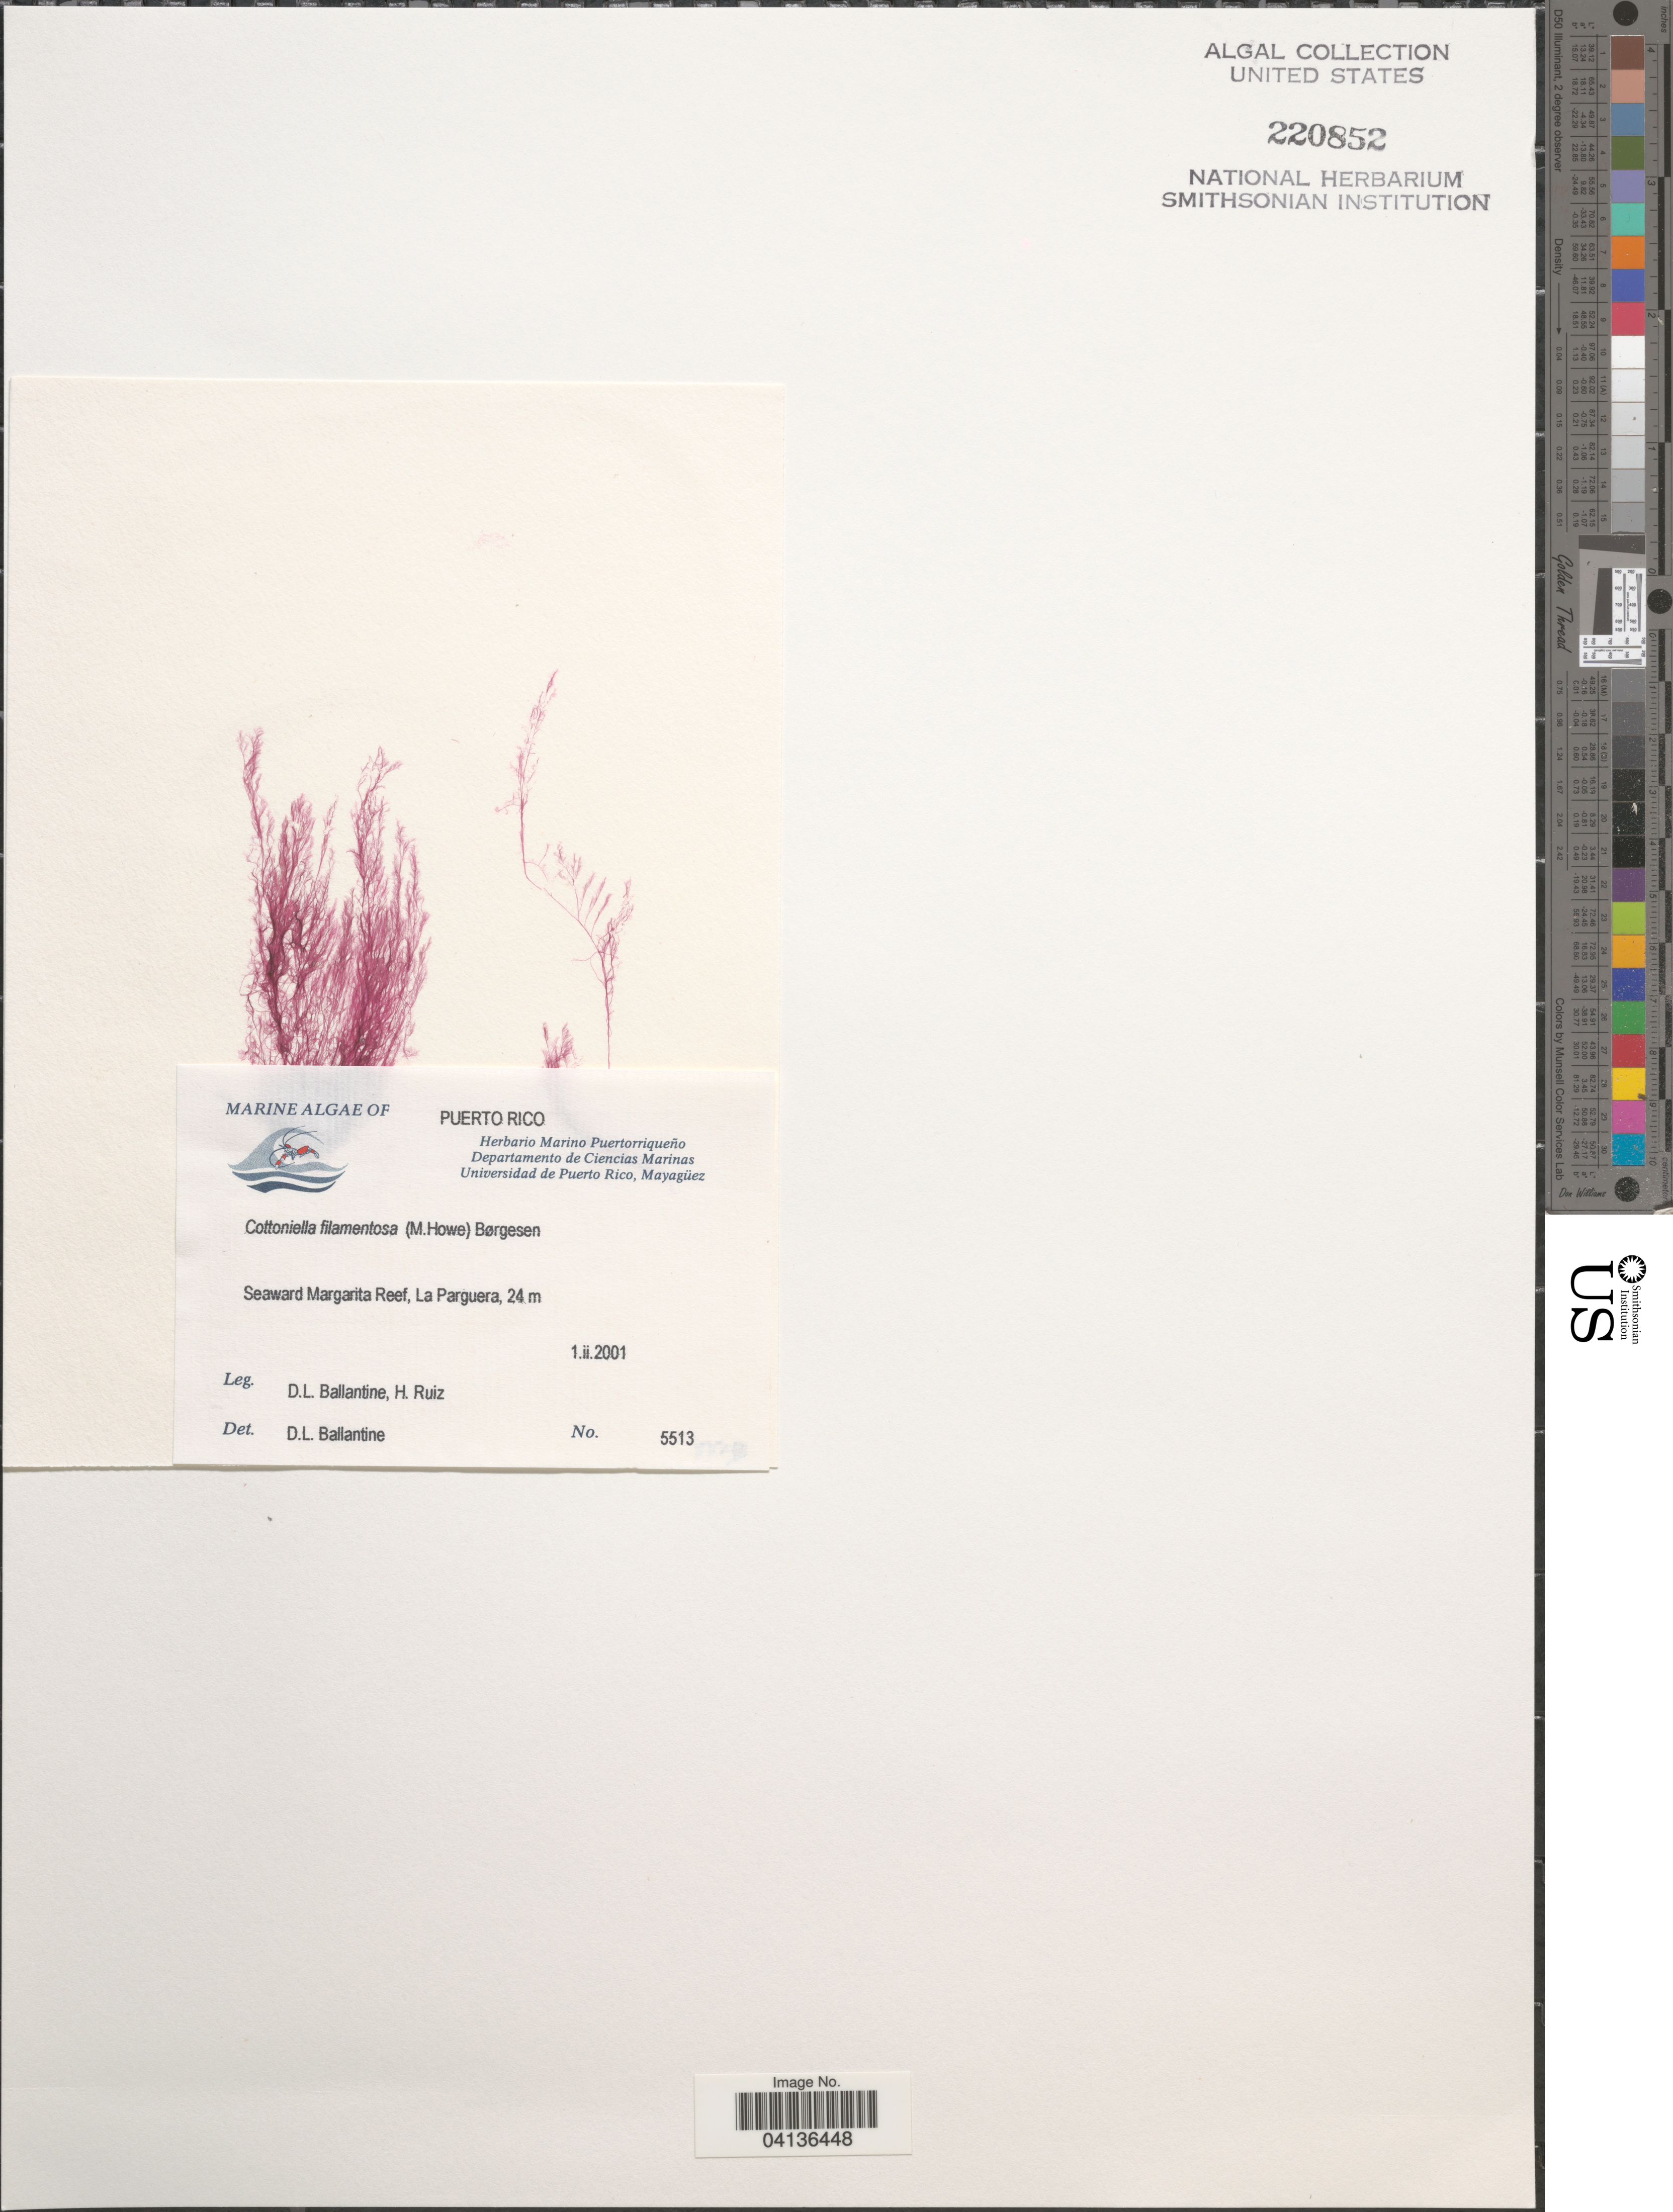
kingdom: Plantae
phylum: Rhodophyta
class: Florideophyceae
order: Ceramiales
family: Sarcomeniaceae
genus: Cottoniella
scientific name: Cottoniella filamentosa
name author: (M. Howe) Børgesen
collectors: D.L. Ballantine & H. Ruiz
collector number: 5513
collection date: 2001-02-01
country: Puerto Rico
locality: Seaward Margarita Reef, La Parguera.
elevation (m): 24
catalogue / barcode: US 220852